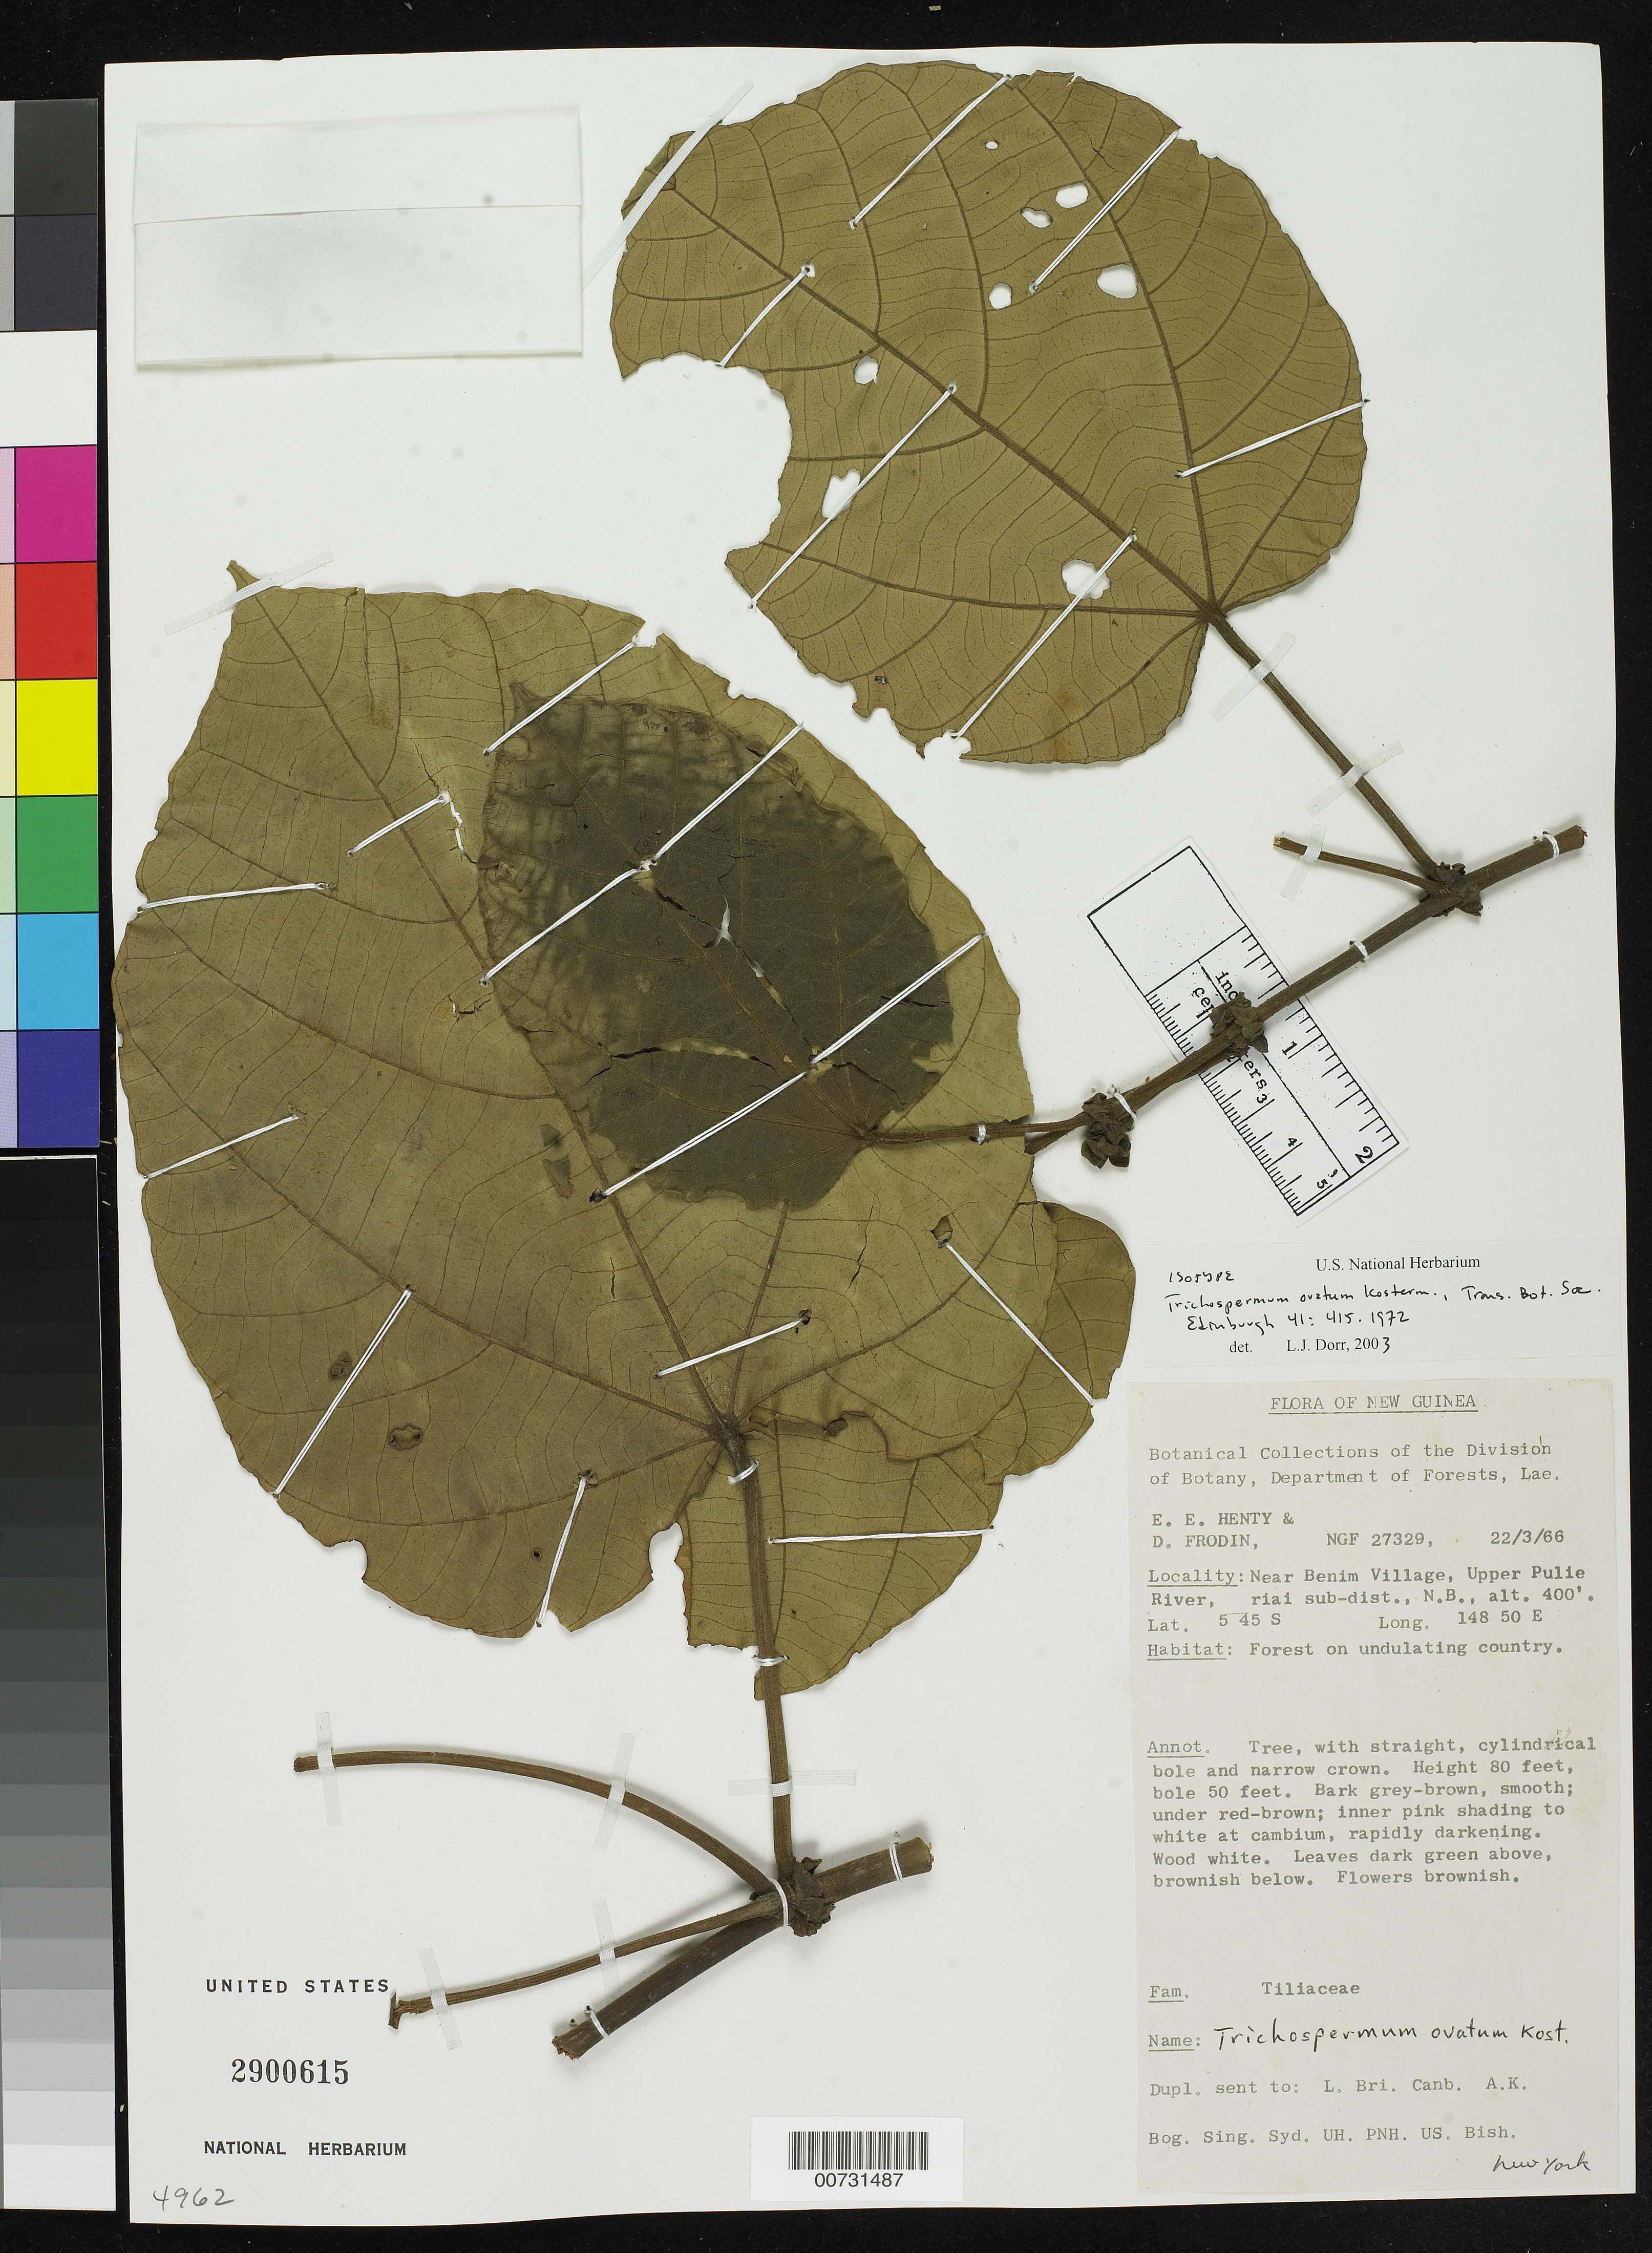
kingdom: Plantae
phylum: Tracheophyta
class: Magnoliopsida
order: Malvales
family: Malvaceae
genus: Trichospermum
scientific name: Trichospermum ovatum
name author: Kosterm.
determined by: Dorr, L. J., (BOT), Smithsonian Institution - National Museum of Natural History (UNITED STATES)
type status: Isotype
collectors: E. Henty & D. G. Frodin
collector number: NGF 27329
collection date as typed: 22 Mar 1966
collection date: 1966-03-22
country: Papua New Guinea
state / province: West New Britain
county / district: Wariai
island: New Britain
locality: Near Benim Village, Upper Pulie River, riai sub-distr., N.B.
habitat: Forest on undulating country.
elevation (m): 122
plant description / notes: Holotype at L.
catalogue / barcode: US 2900615